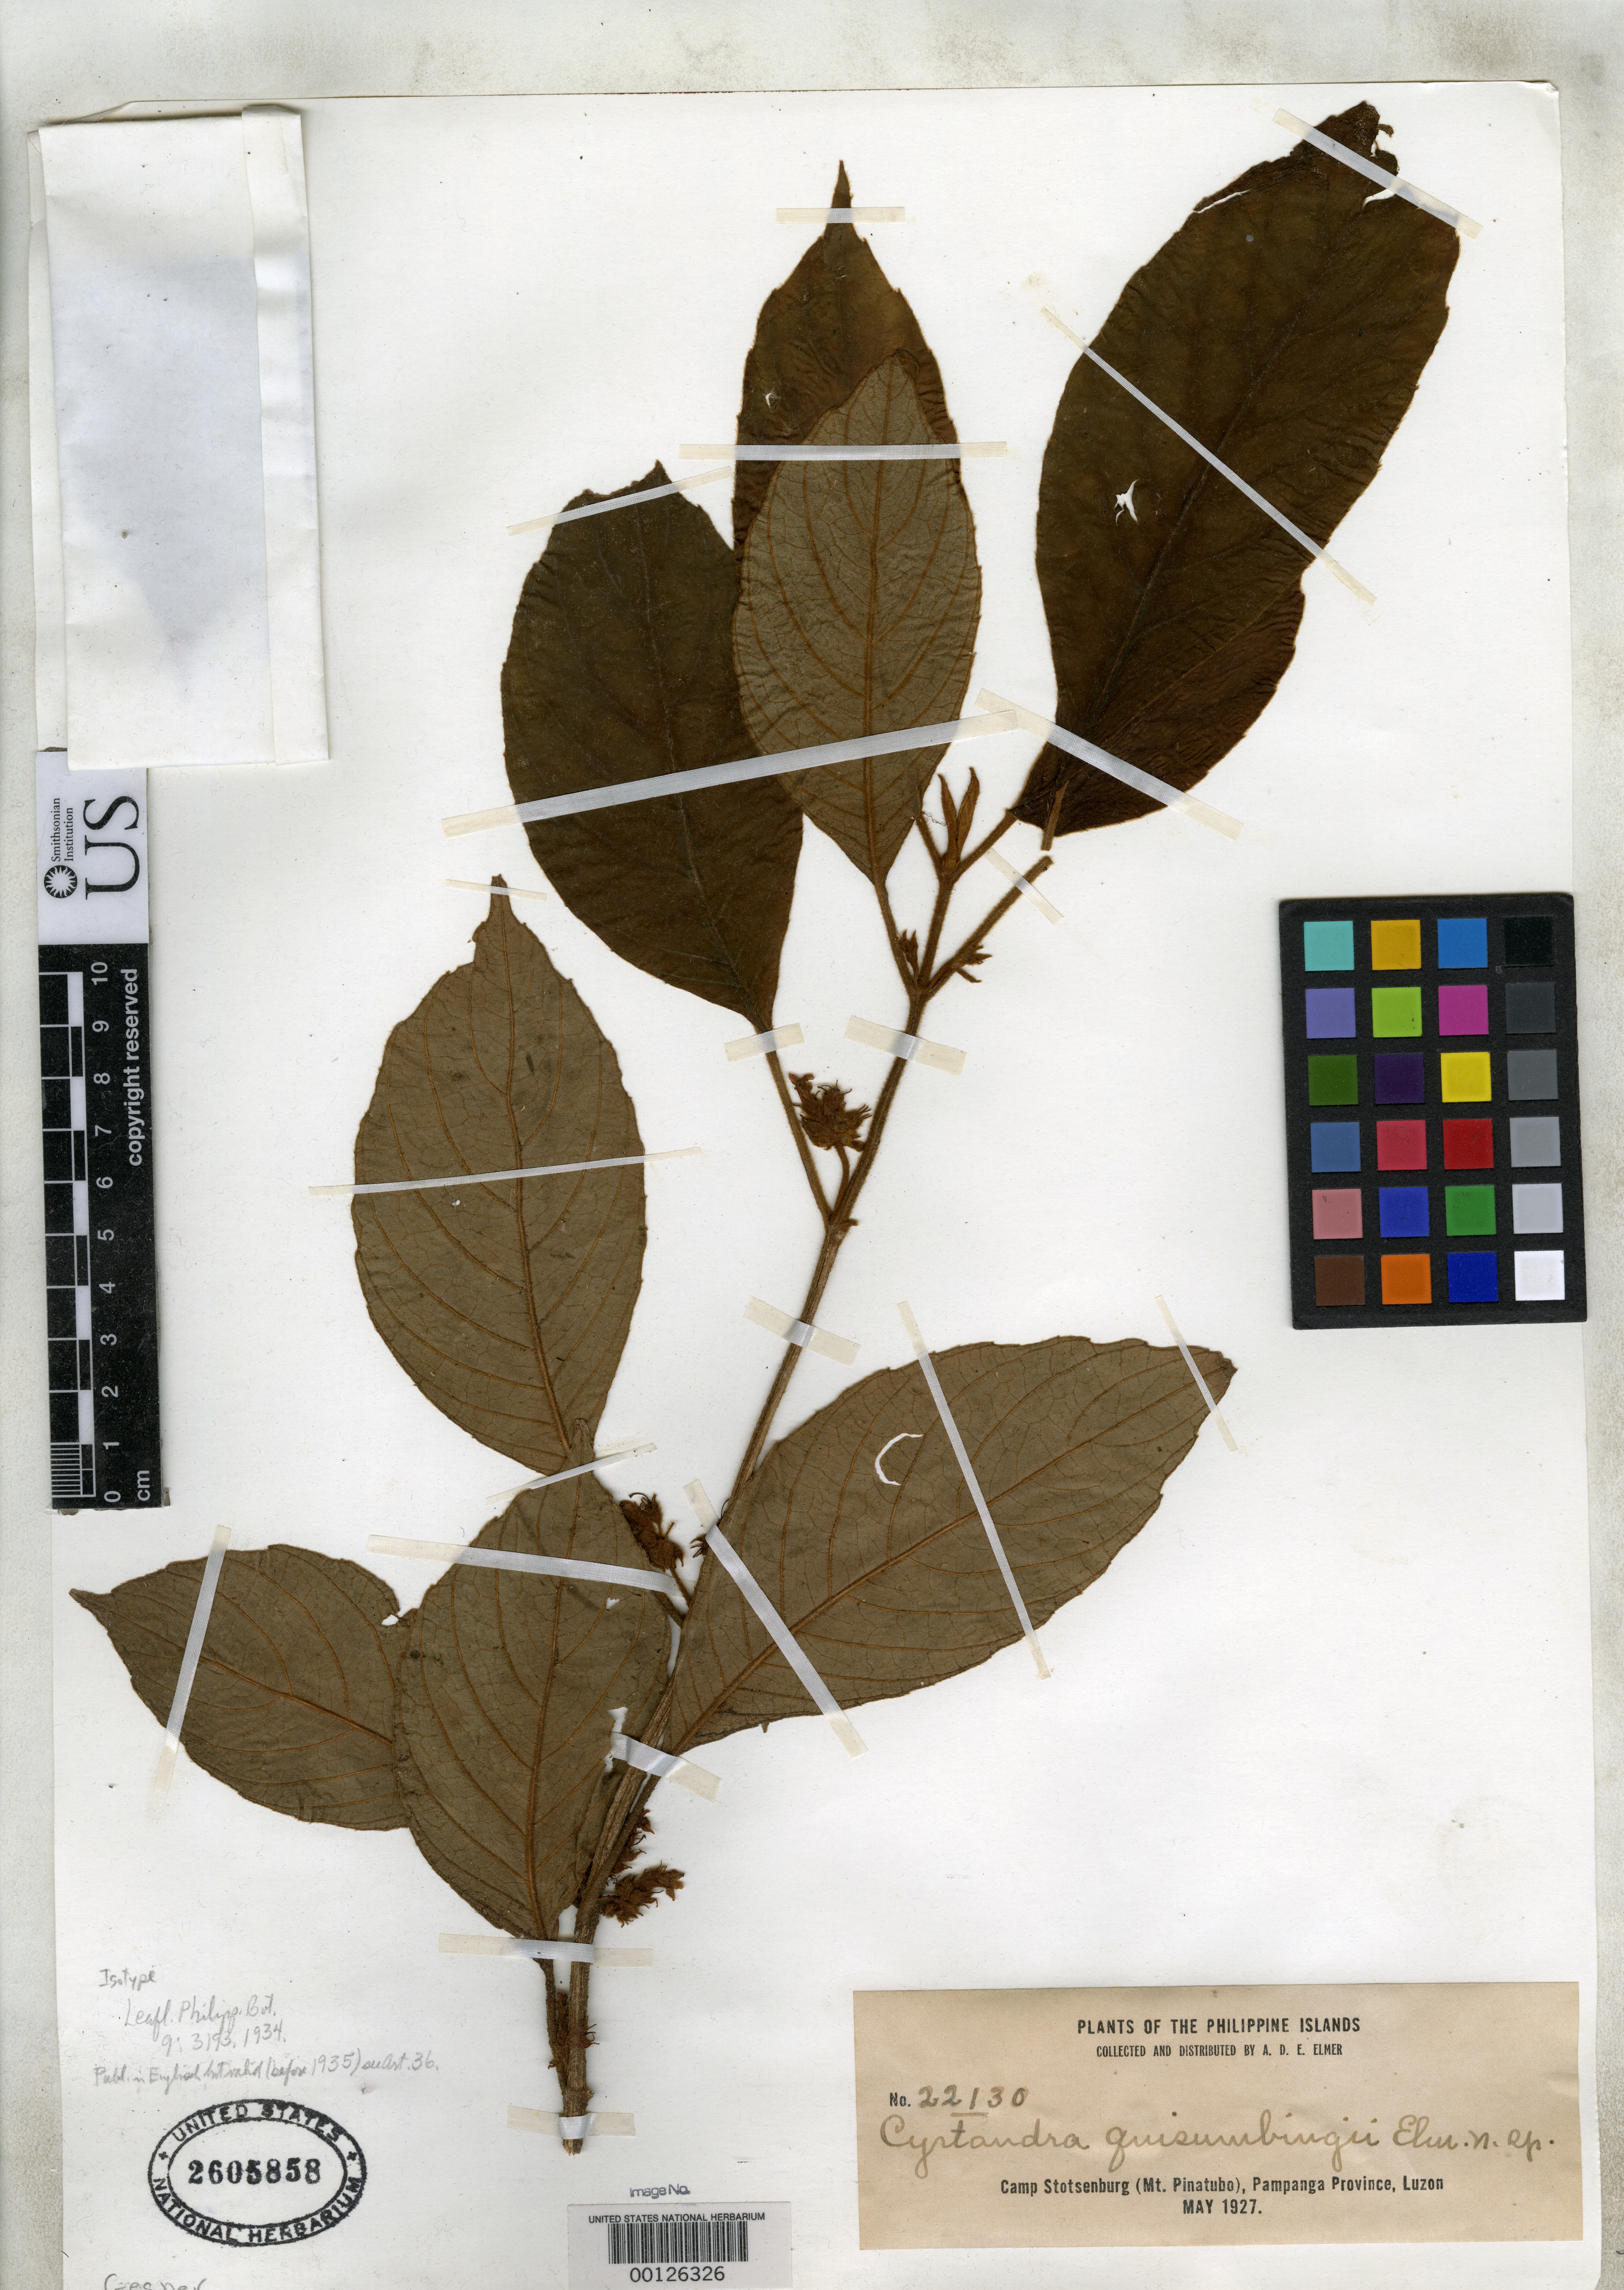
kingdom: Plantae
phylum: Tracheophyta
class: Magnoliopsida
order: Lamiales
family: Gesneriaceae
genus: Cyrtandra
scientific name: Cyrtandra quisumbingii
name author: Elmer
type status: Isolectotype; Type Collection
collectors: A. D. E. Elmer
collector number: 22130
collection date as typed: May 1927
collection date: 1927-05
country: Philippines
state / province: Central Luzon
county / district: Pampanga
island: Luzon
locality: Mt. Pinatubo.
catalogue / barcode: US 2605858